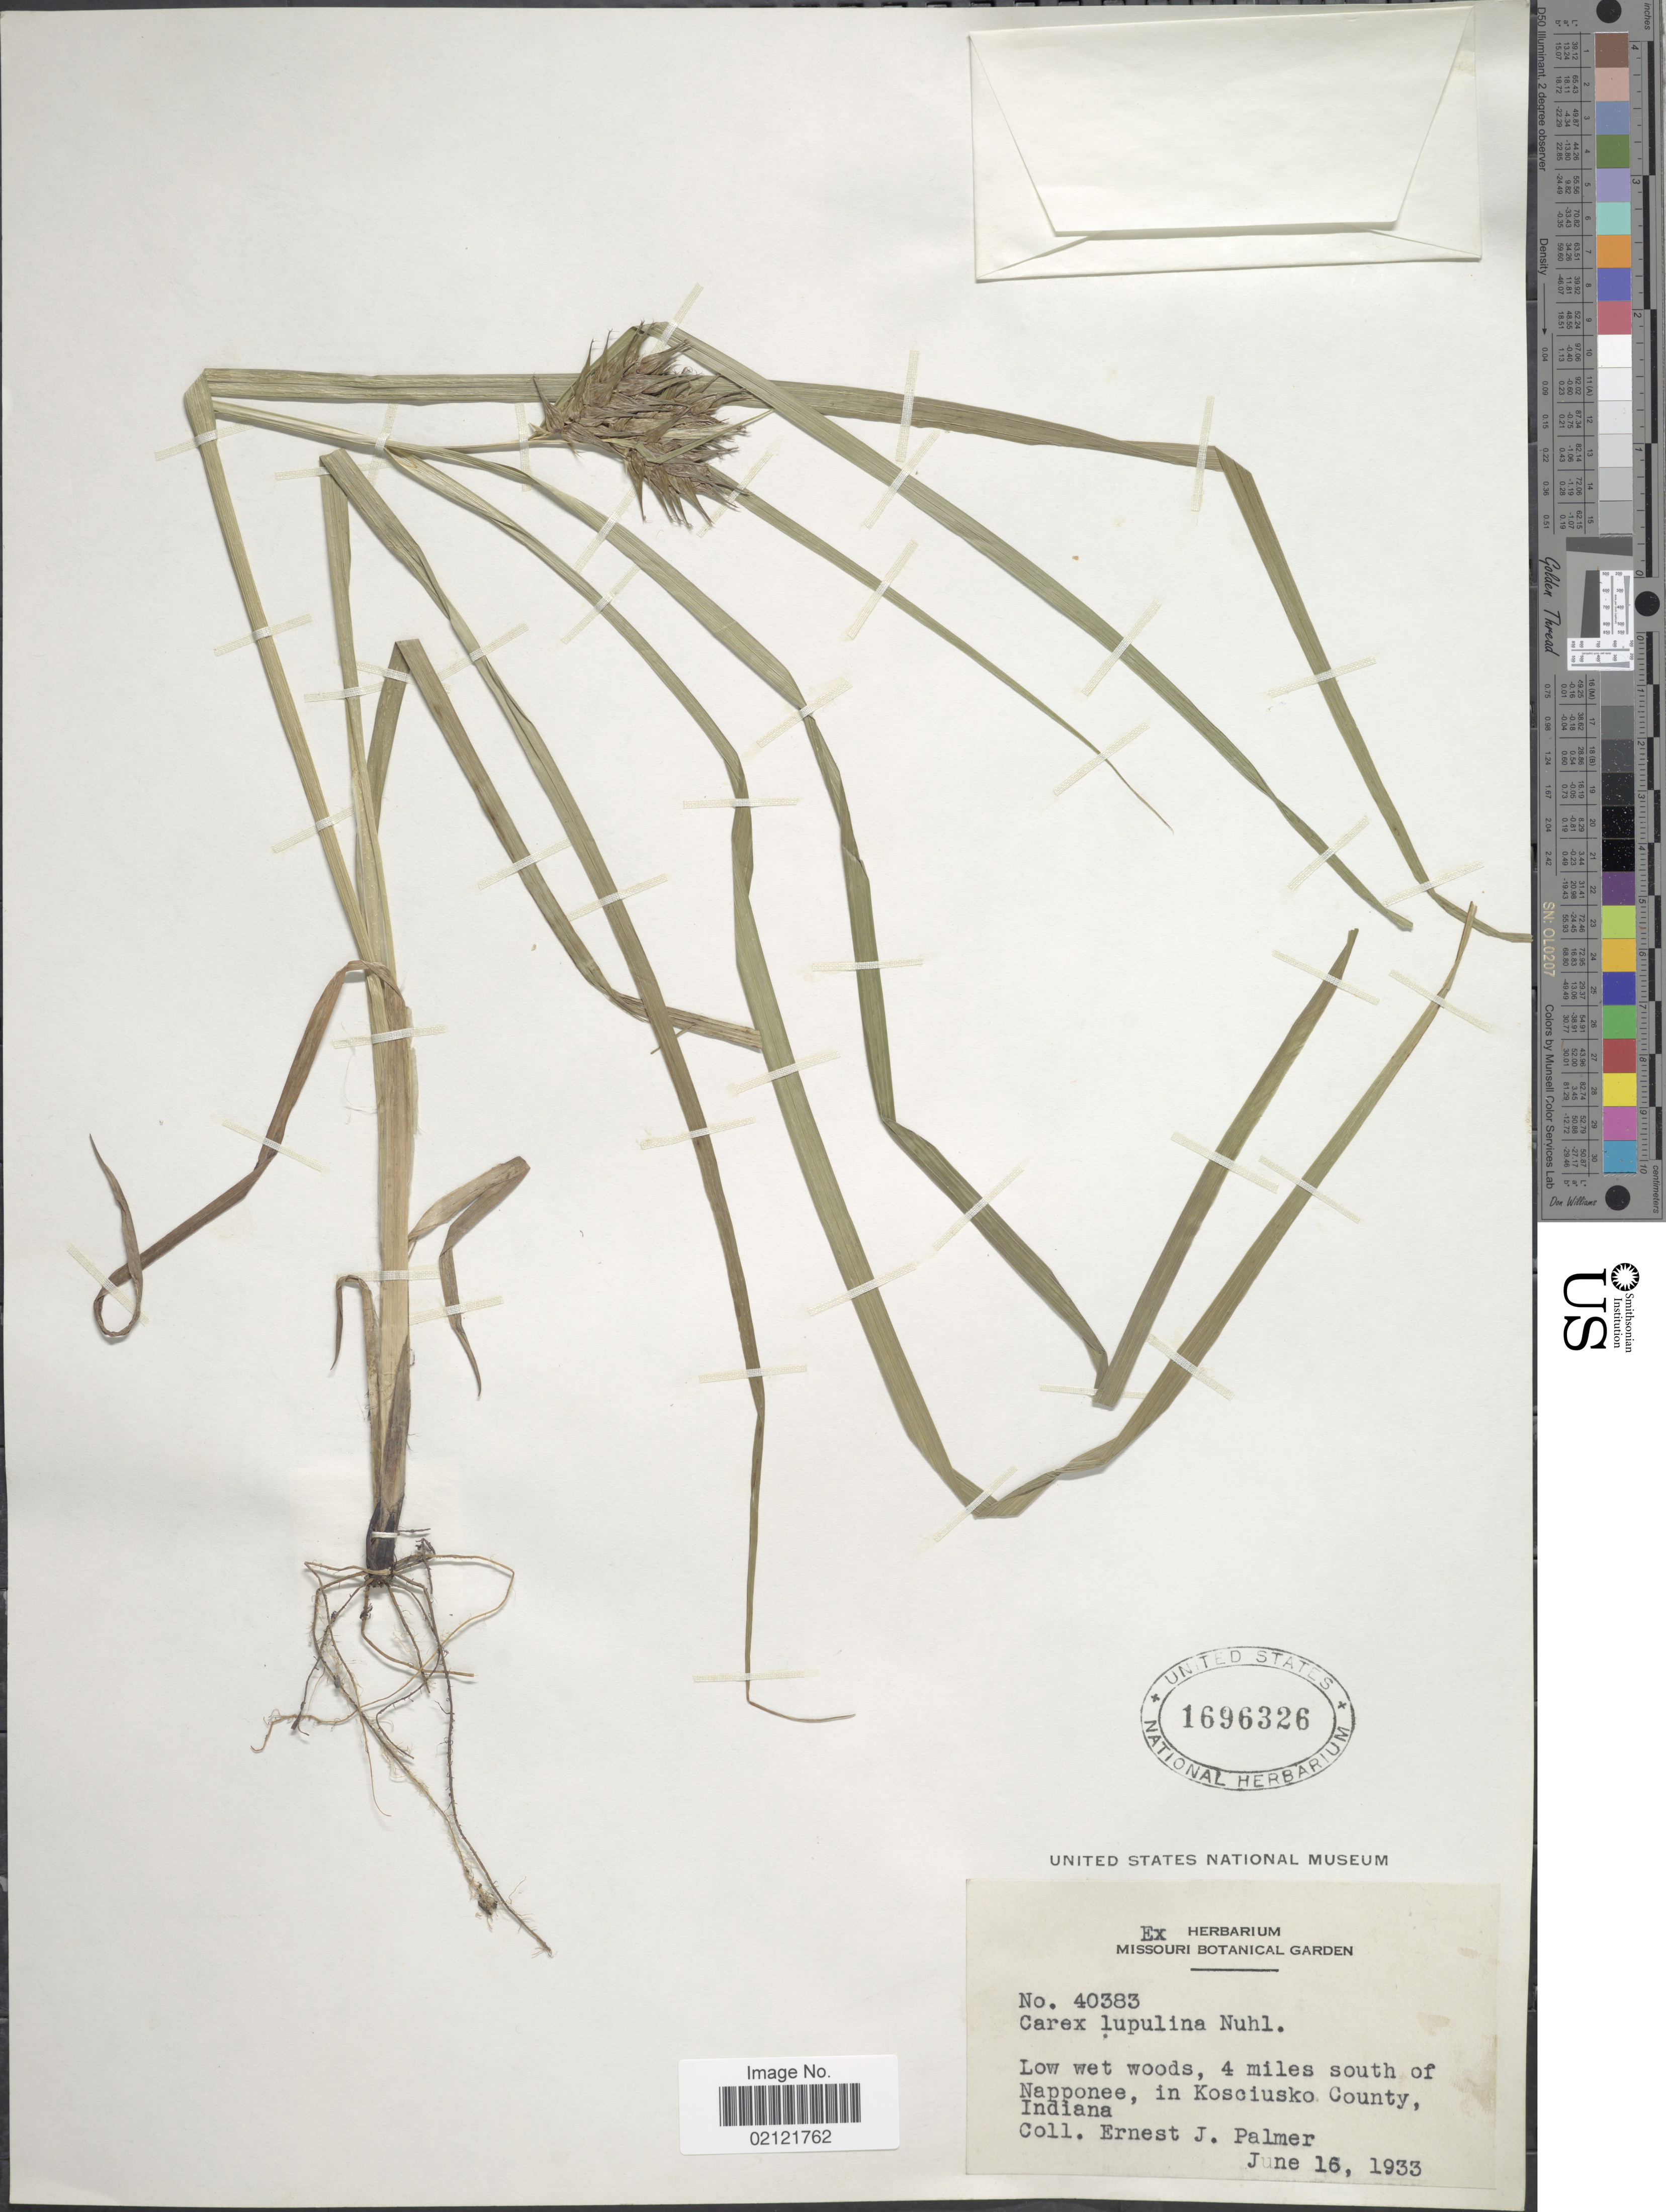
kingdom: Plantae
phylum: Tracheophyta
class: Liliopsida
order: Poales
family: Cyperaceae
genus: Carex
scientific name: Carex lupulina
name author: Muhl. ex Willd.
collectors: E. J. Palmer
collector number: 40383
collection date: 1933-06-16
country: United States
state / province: Indiana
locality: Low wet woods, 4 miles south of Napponee, in Kosciusko County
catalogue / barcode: US 1696326